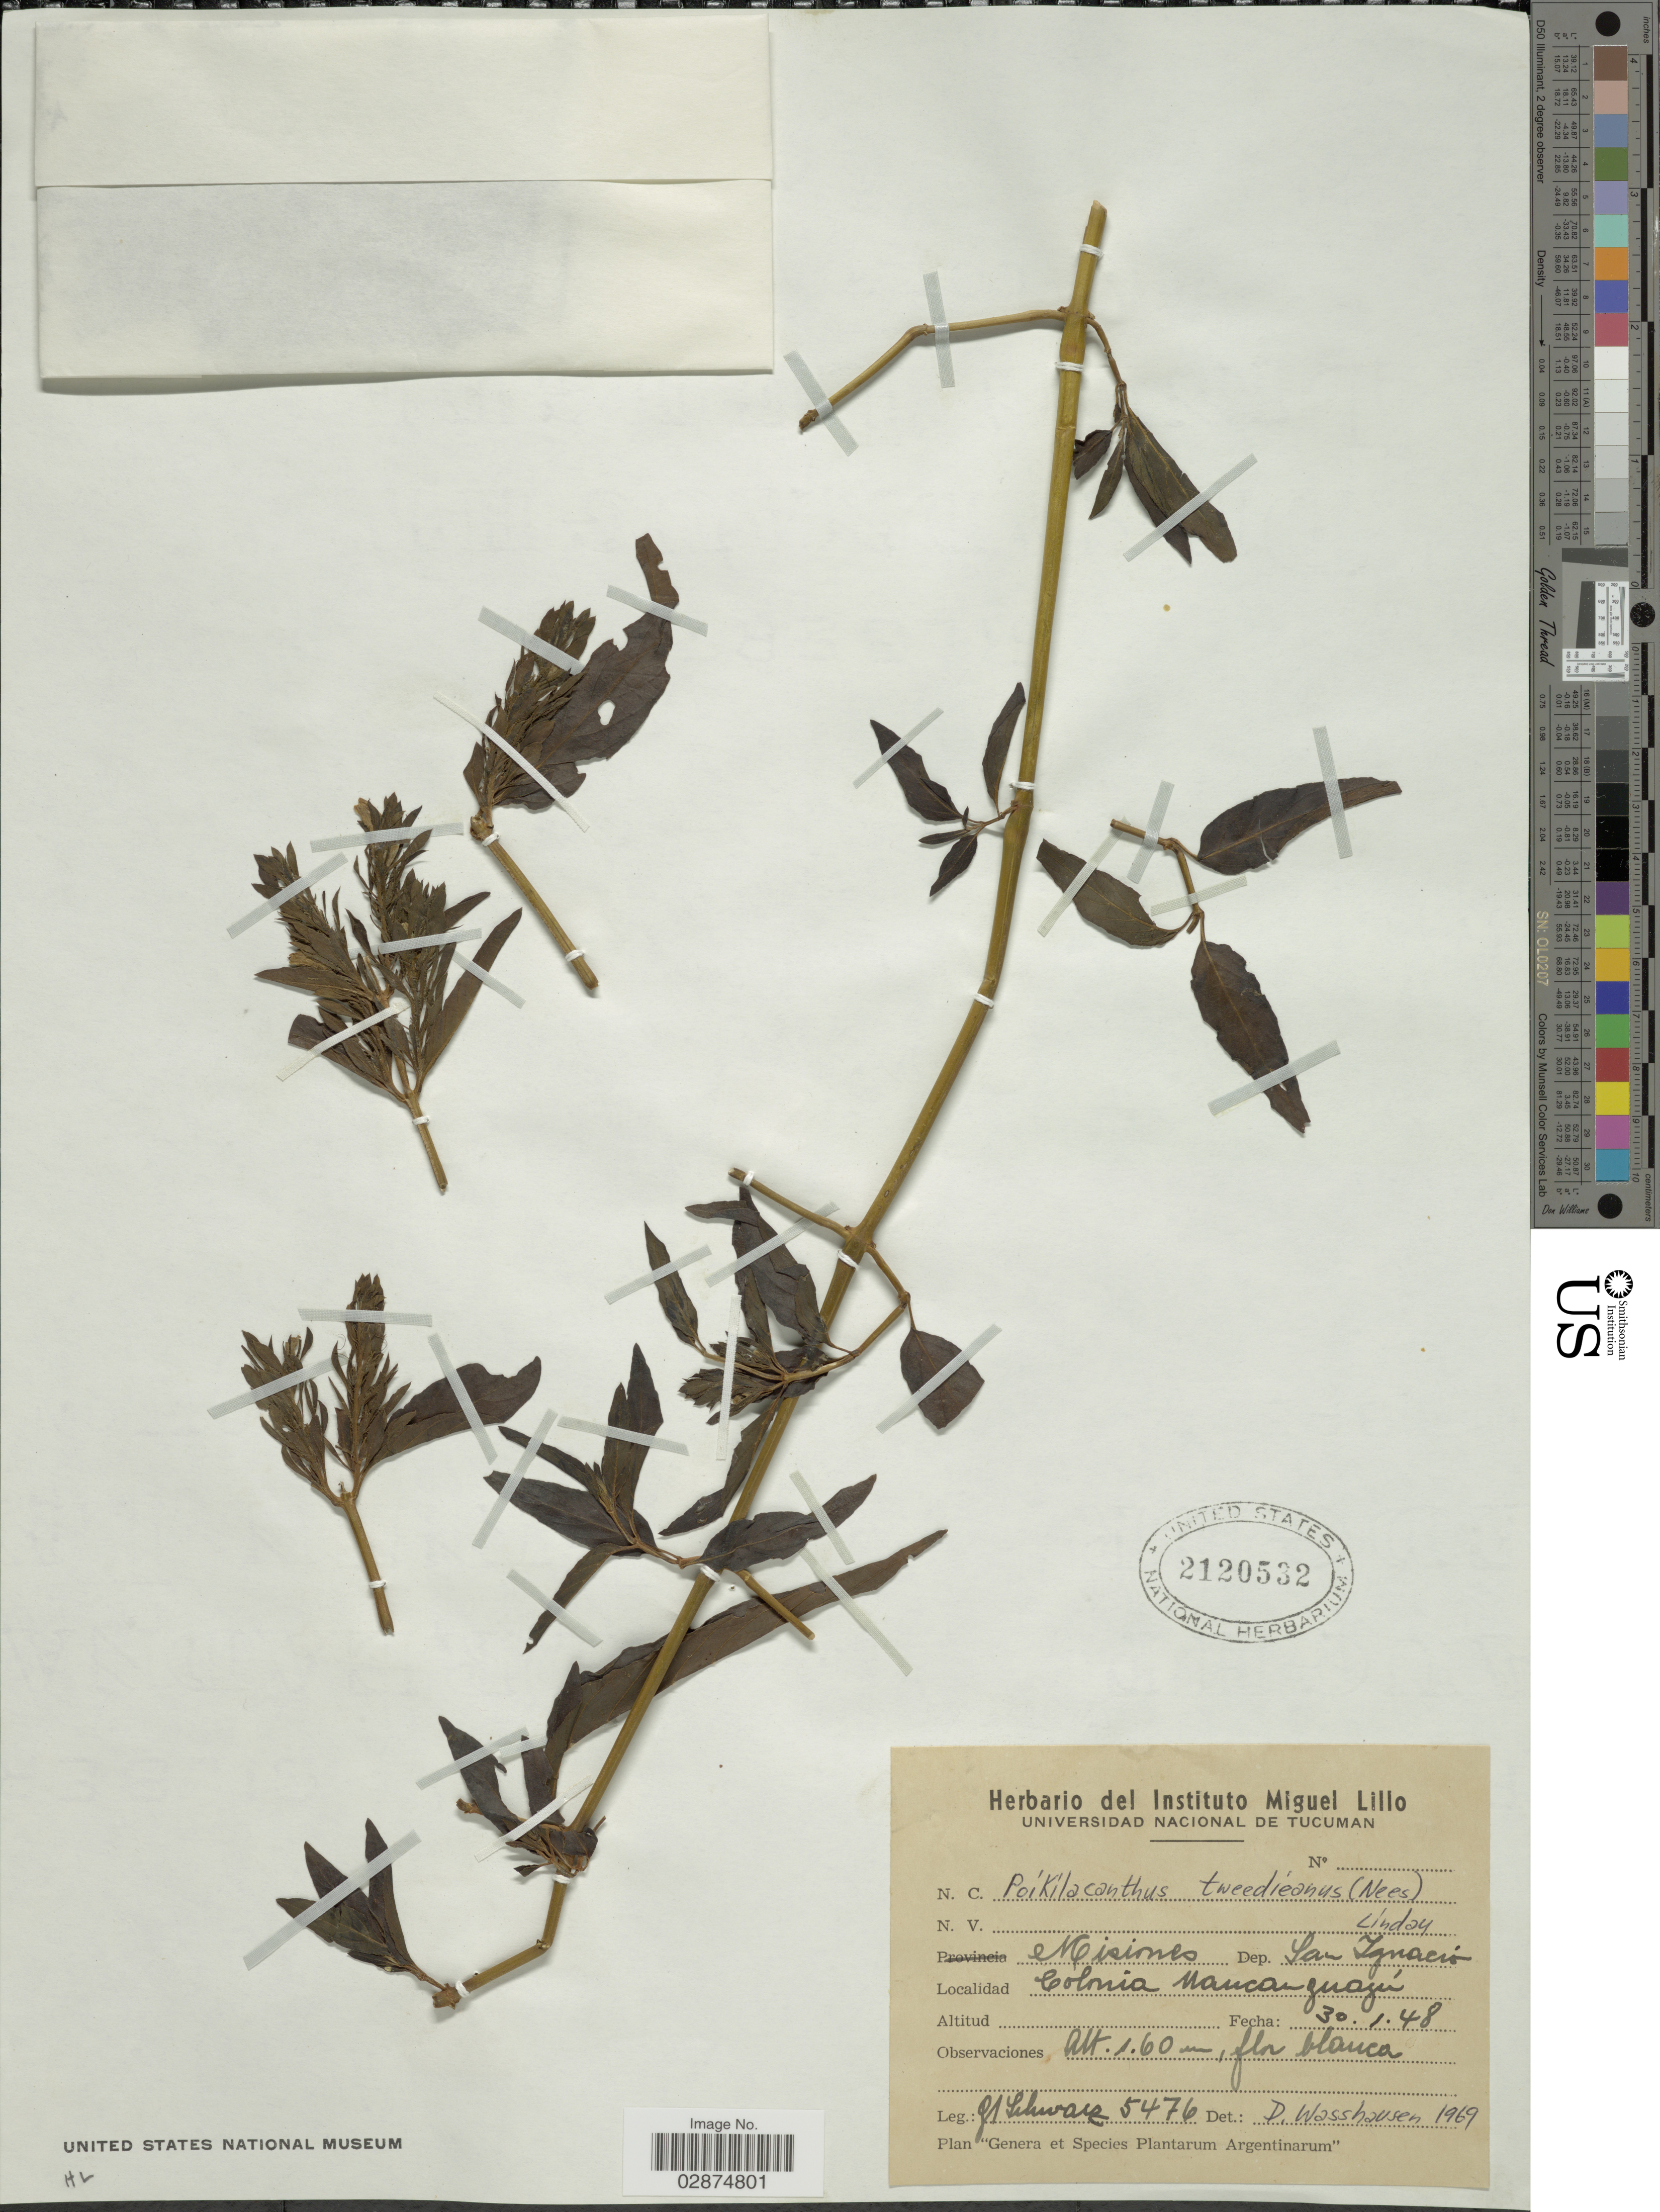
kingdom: Plantae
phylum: Tracheophyta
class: Magnoliopsida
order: Lamiales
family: Acanthaceae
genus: Poikilacanthus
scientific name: Poikilacanthus glandulosus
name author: (Nees) Ariza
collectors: G. J. Schwarz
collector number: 5476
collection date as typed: Transcribed d/m/y: 30/1/48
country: Argentina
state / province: Misiones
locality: Dep. San Ignacio. Colonia Nancanguazú.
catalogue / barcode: US 2120532